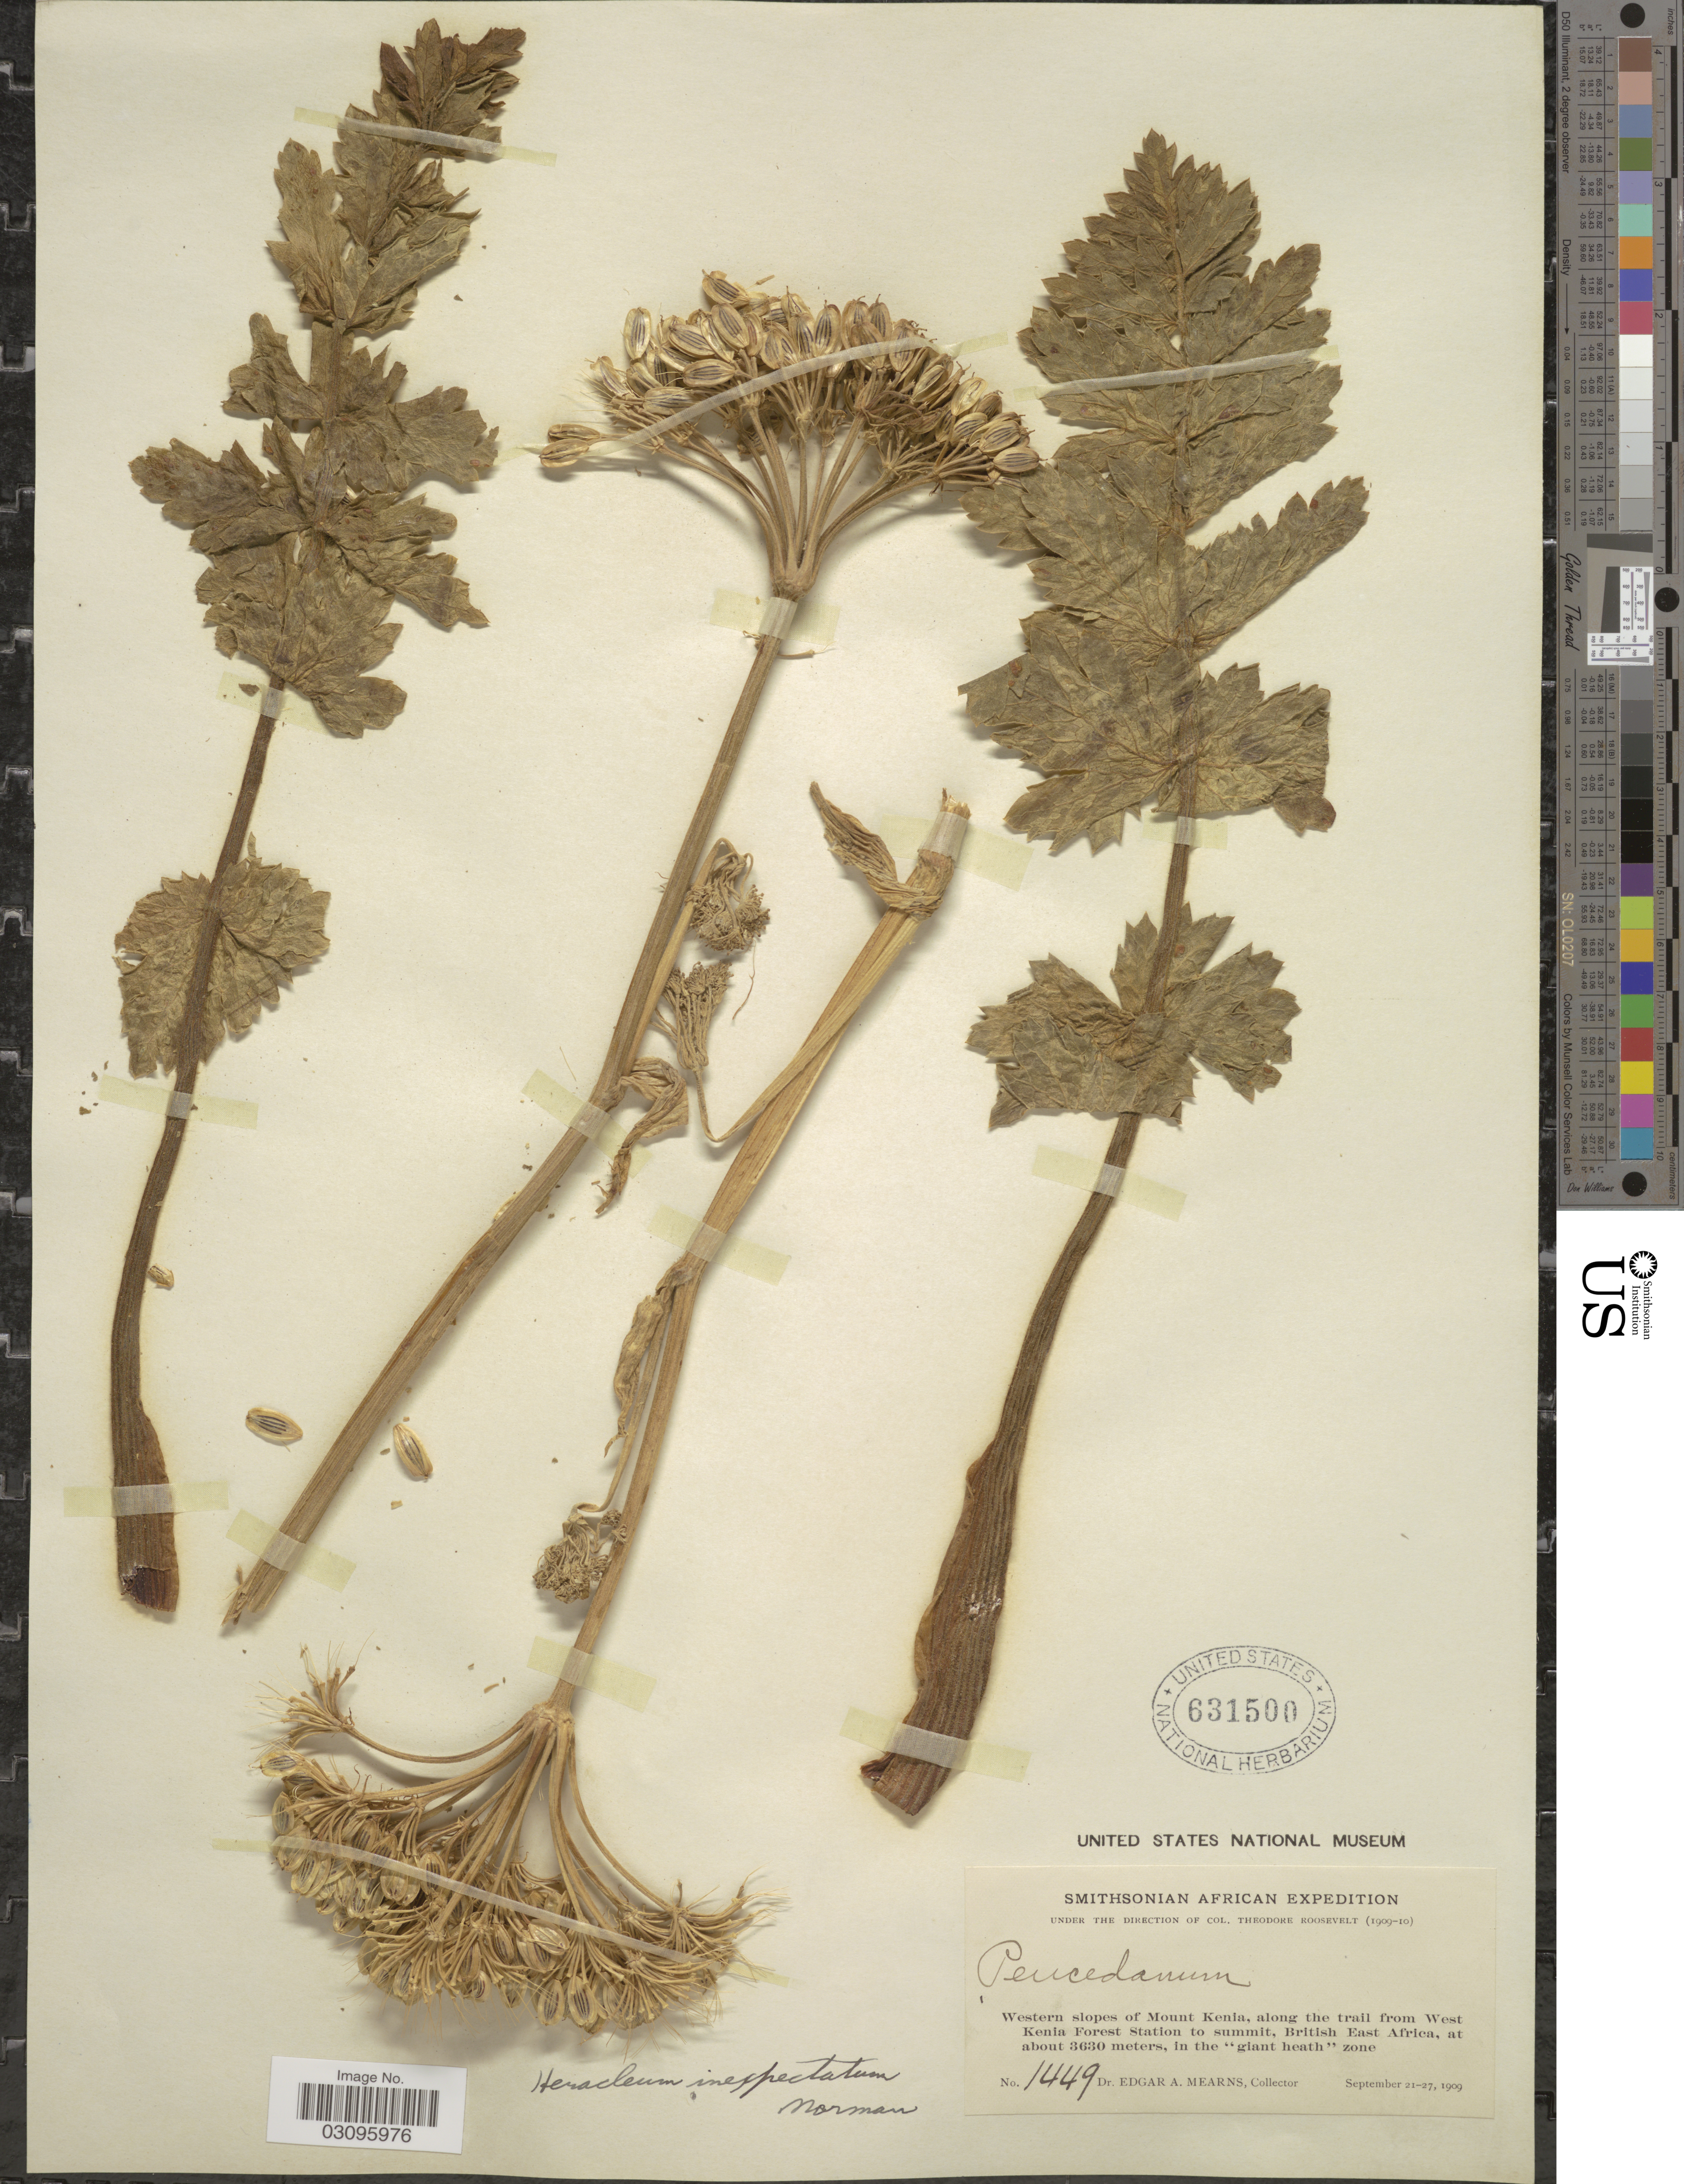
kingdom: Plantae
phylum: Tracheophyta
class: Magnoliopsida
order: Apiales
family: Apiaceae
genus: Heracleum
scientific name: Heracleum inexpectatum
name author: C. Norman in De Wild.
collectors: E. A. Mearns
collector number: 1449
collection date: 1909-09-21/1909-09-27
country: Kenya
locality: Western slopes of Mount Kenia, along the trail from West Kenia Forest Station to summit, British East Africa.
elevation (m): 3630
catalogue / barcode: US 631500